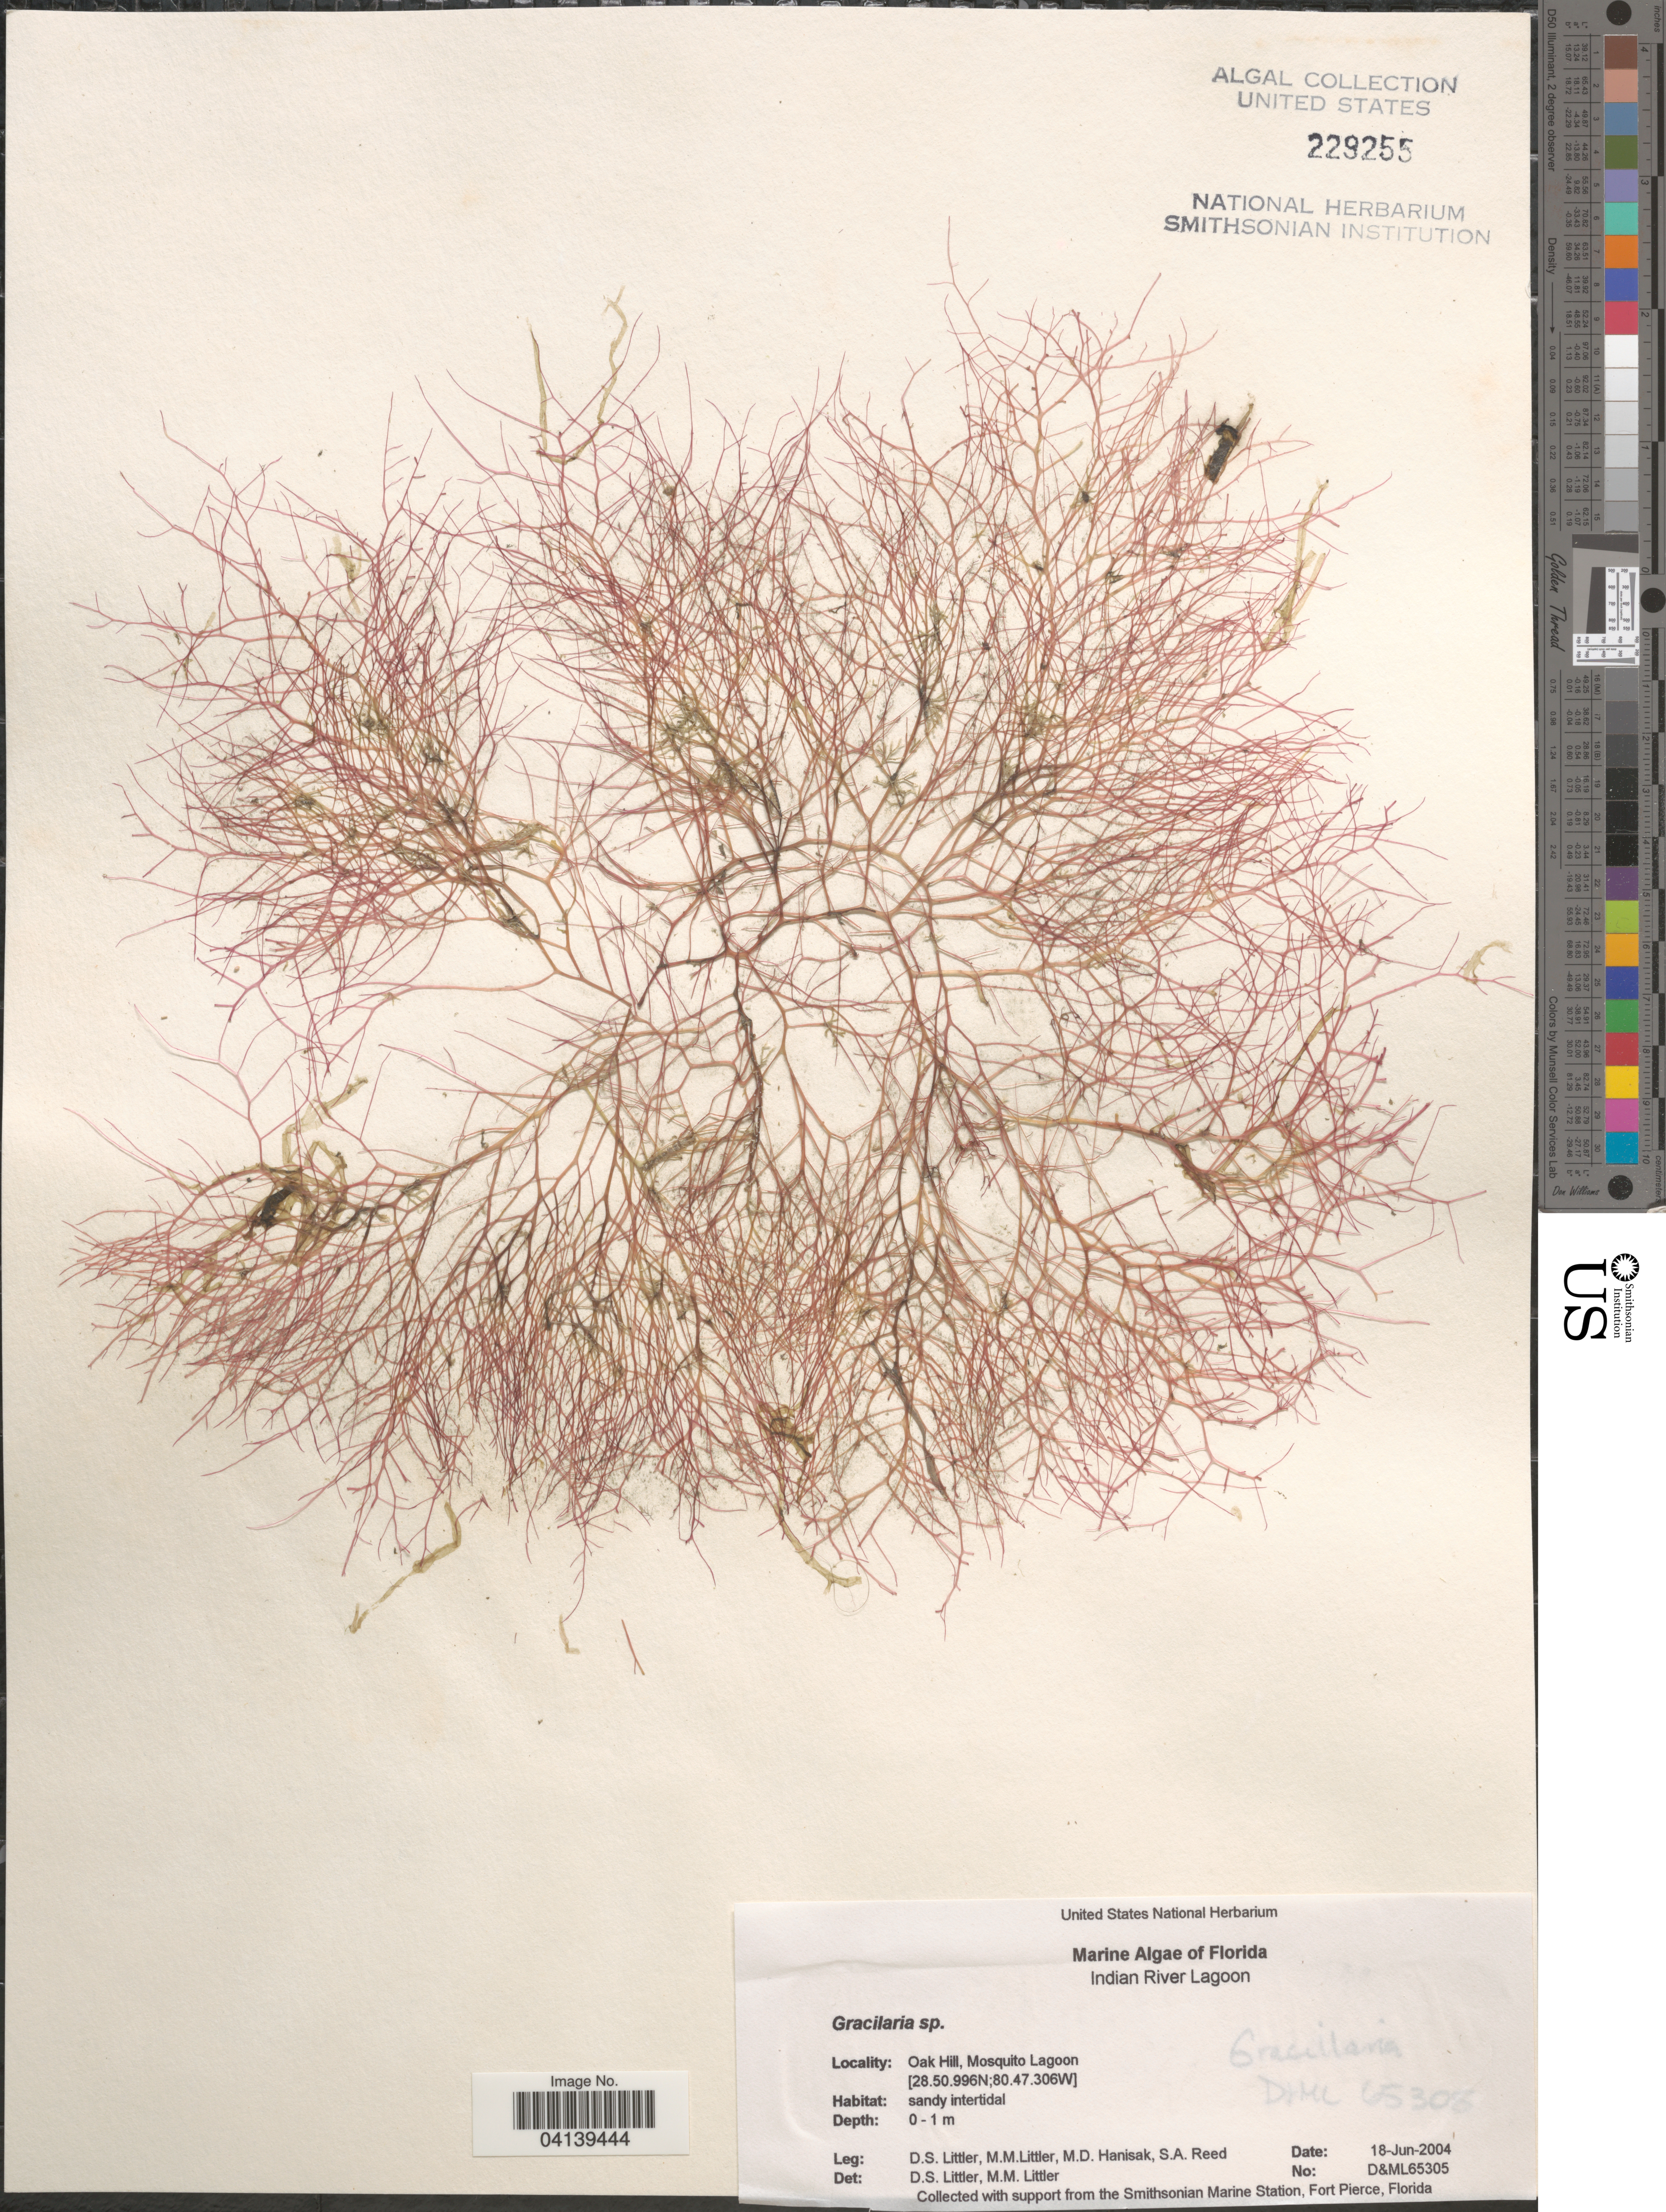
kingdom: Plantae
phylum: Rhodophyta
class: Florideophyceae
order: Gracilariales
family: Gracilariaceae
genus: Gracilaria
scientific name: Gracilaria sp.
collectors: D. S. Littler, M. Hanisak & S. Reed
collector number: D&ML65305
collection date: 2004-06-18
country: United States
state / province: Florida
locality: Indian River Lagoon. Oak Hill, Mosquito Lagoon.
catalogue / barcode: US 229255